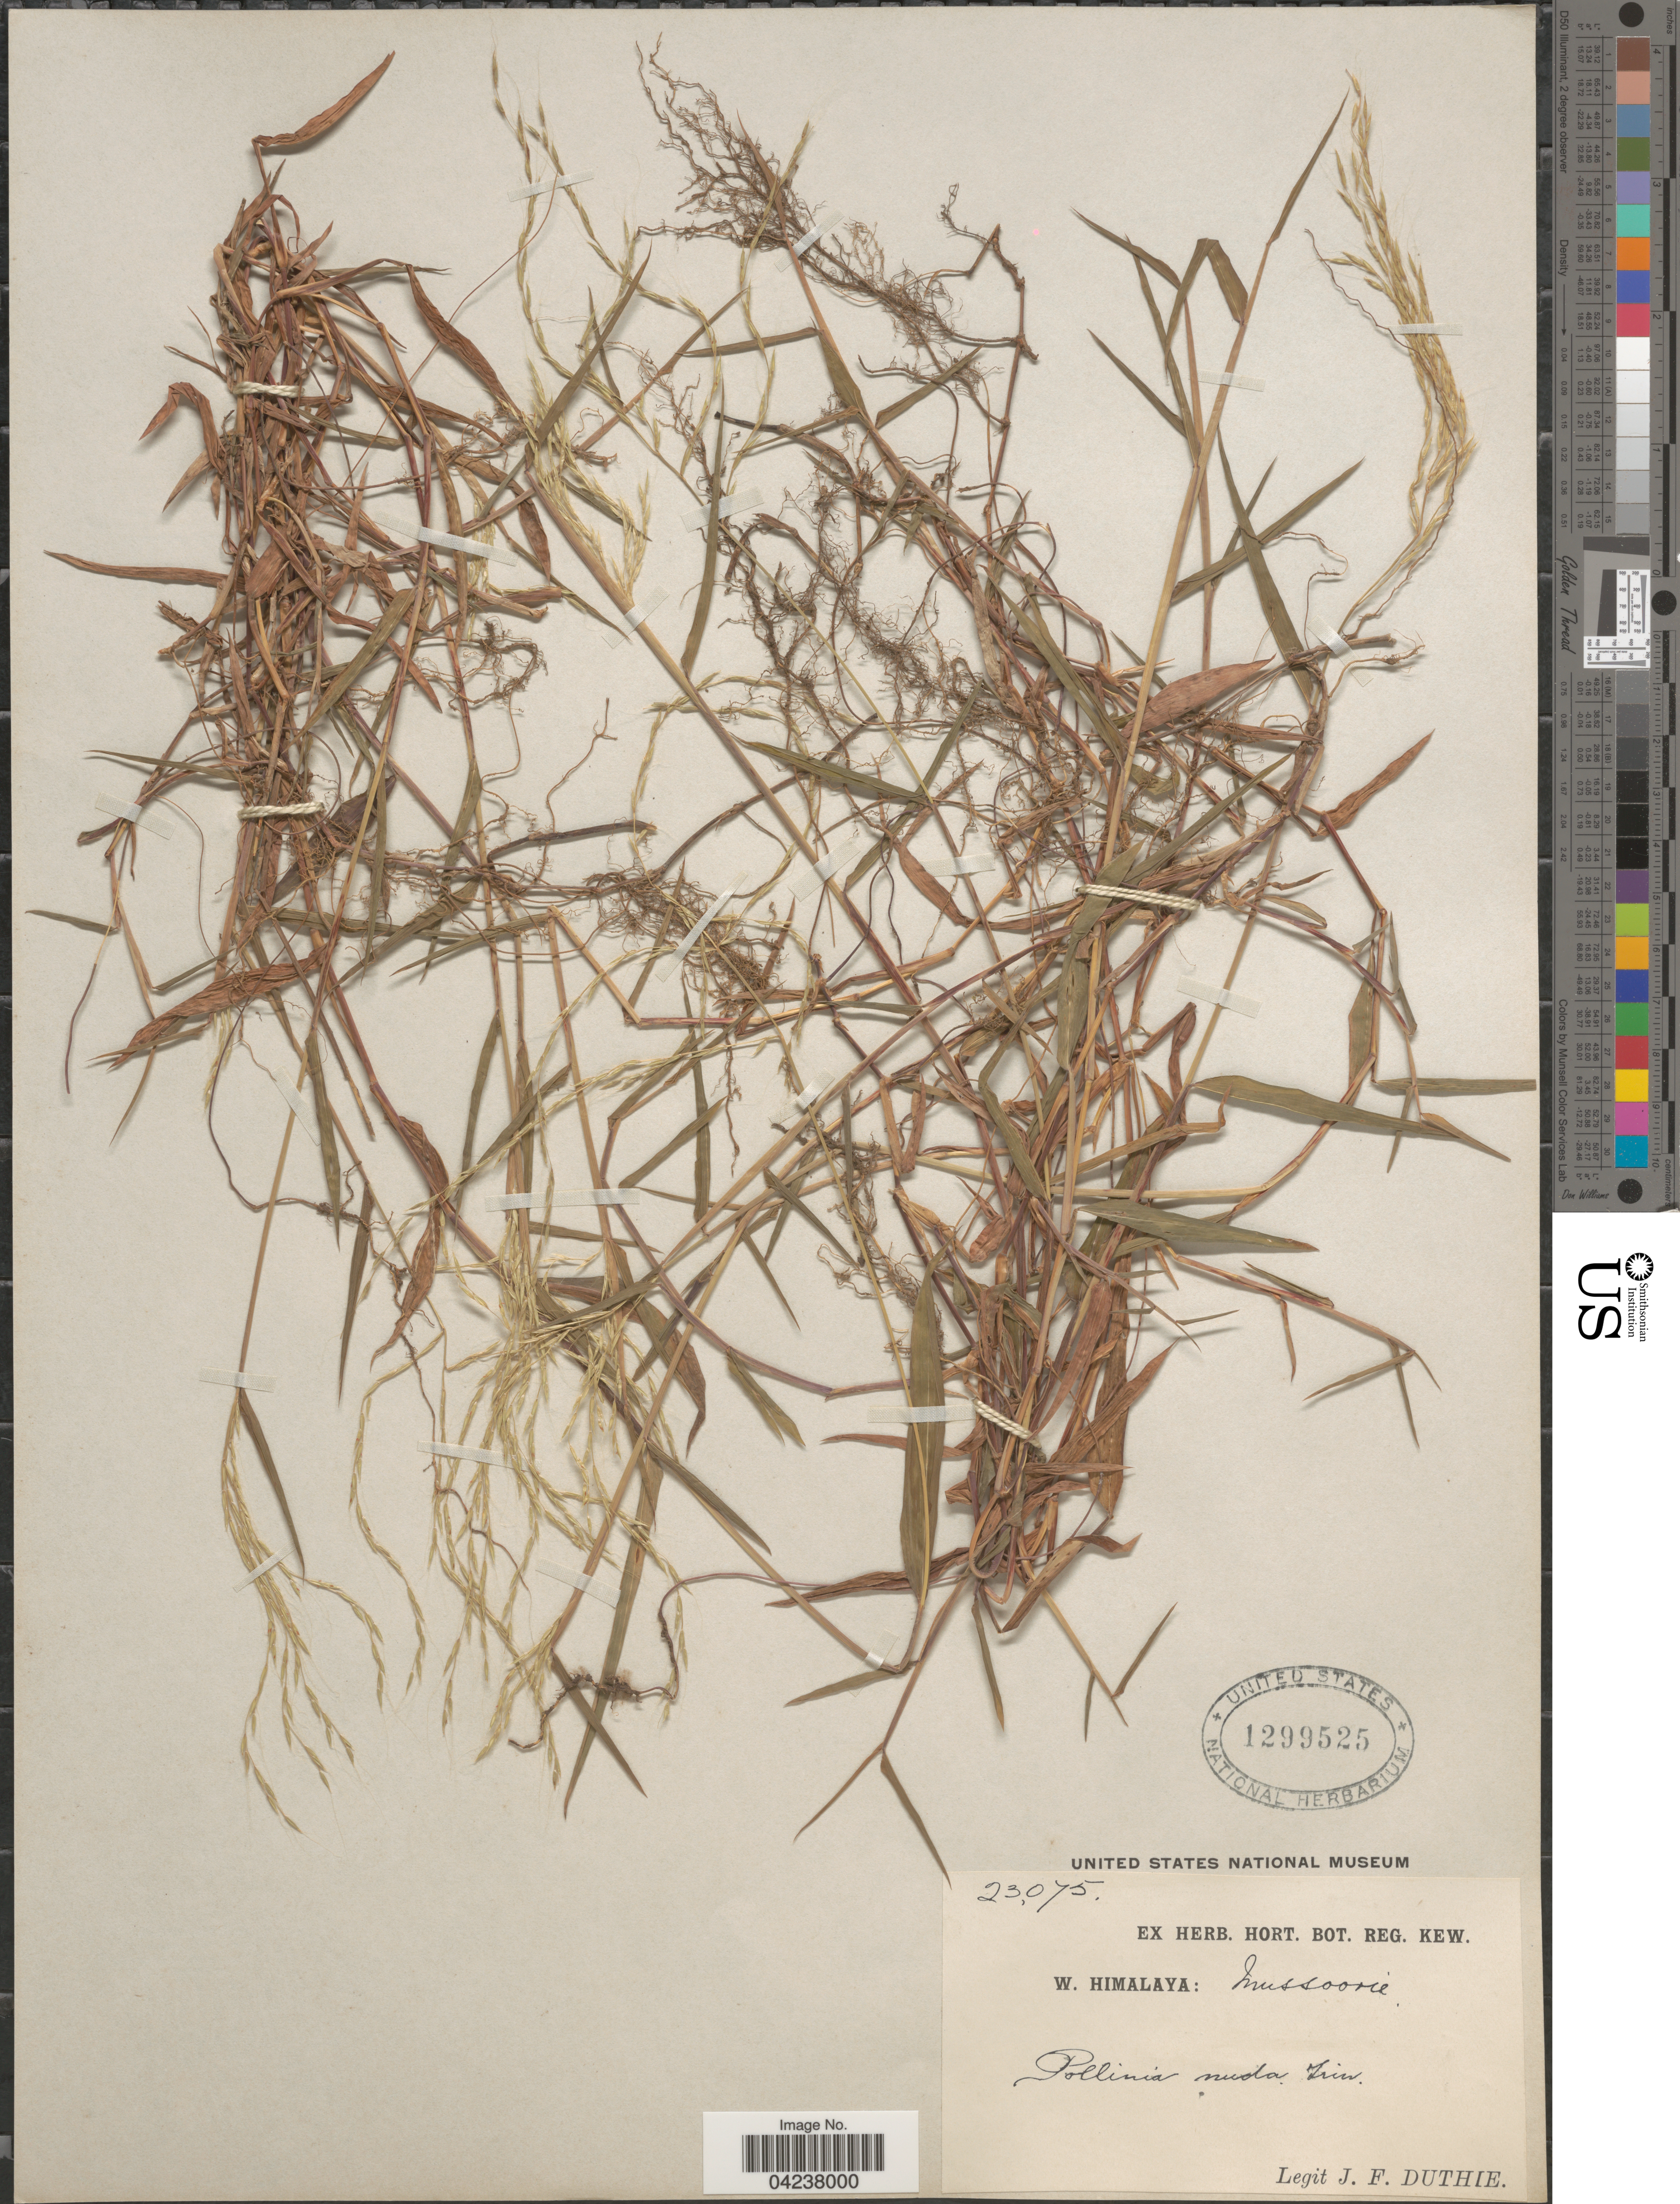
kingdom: Plantae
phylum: Tracheophyta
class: Liliopsida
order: Poales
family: Poaceae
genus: Microstegium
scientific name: Microstegium nudum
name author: (Trin.) A. Camus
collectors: J. F. Duthie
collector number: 23075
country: India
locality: W. Himalaya: Mussoorie.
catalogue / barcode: US 1299525